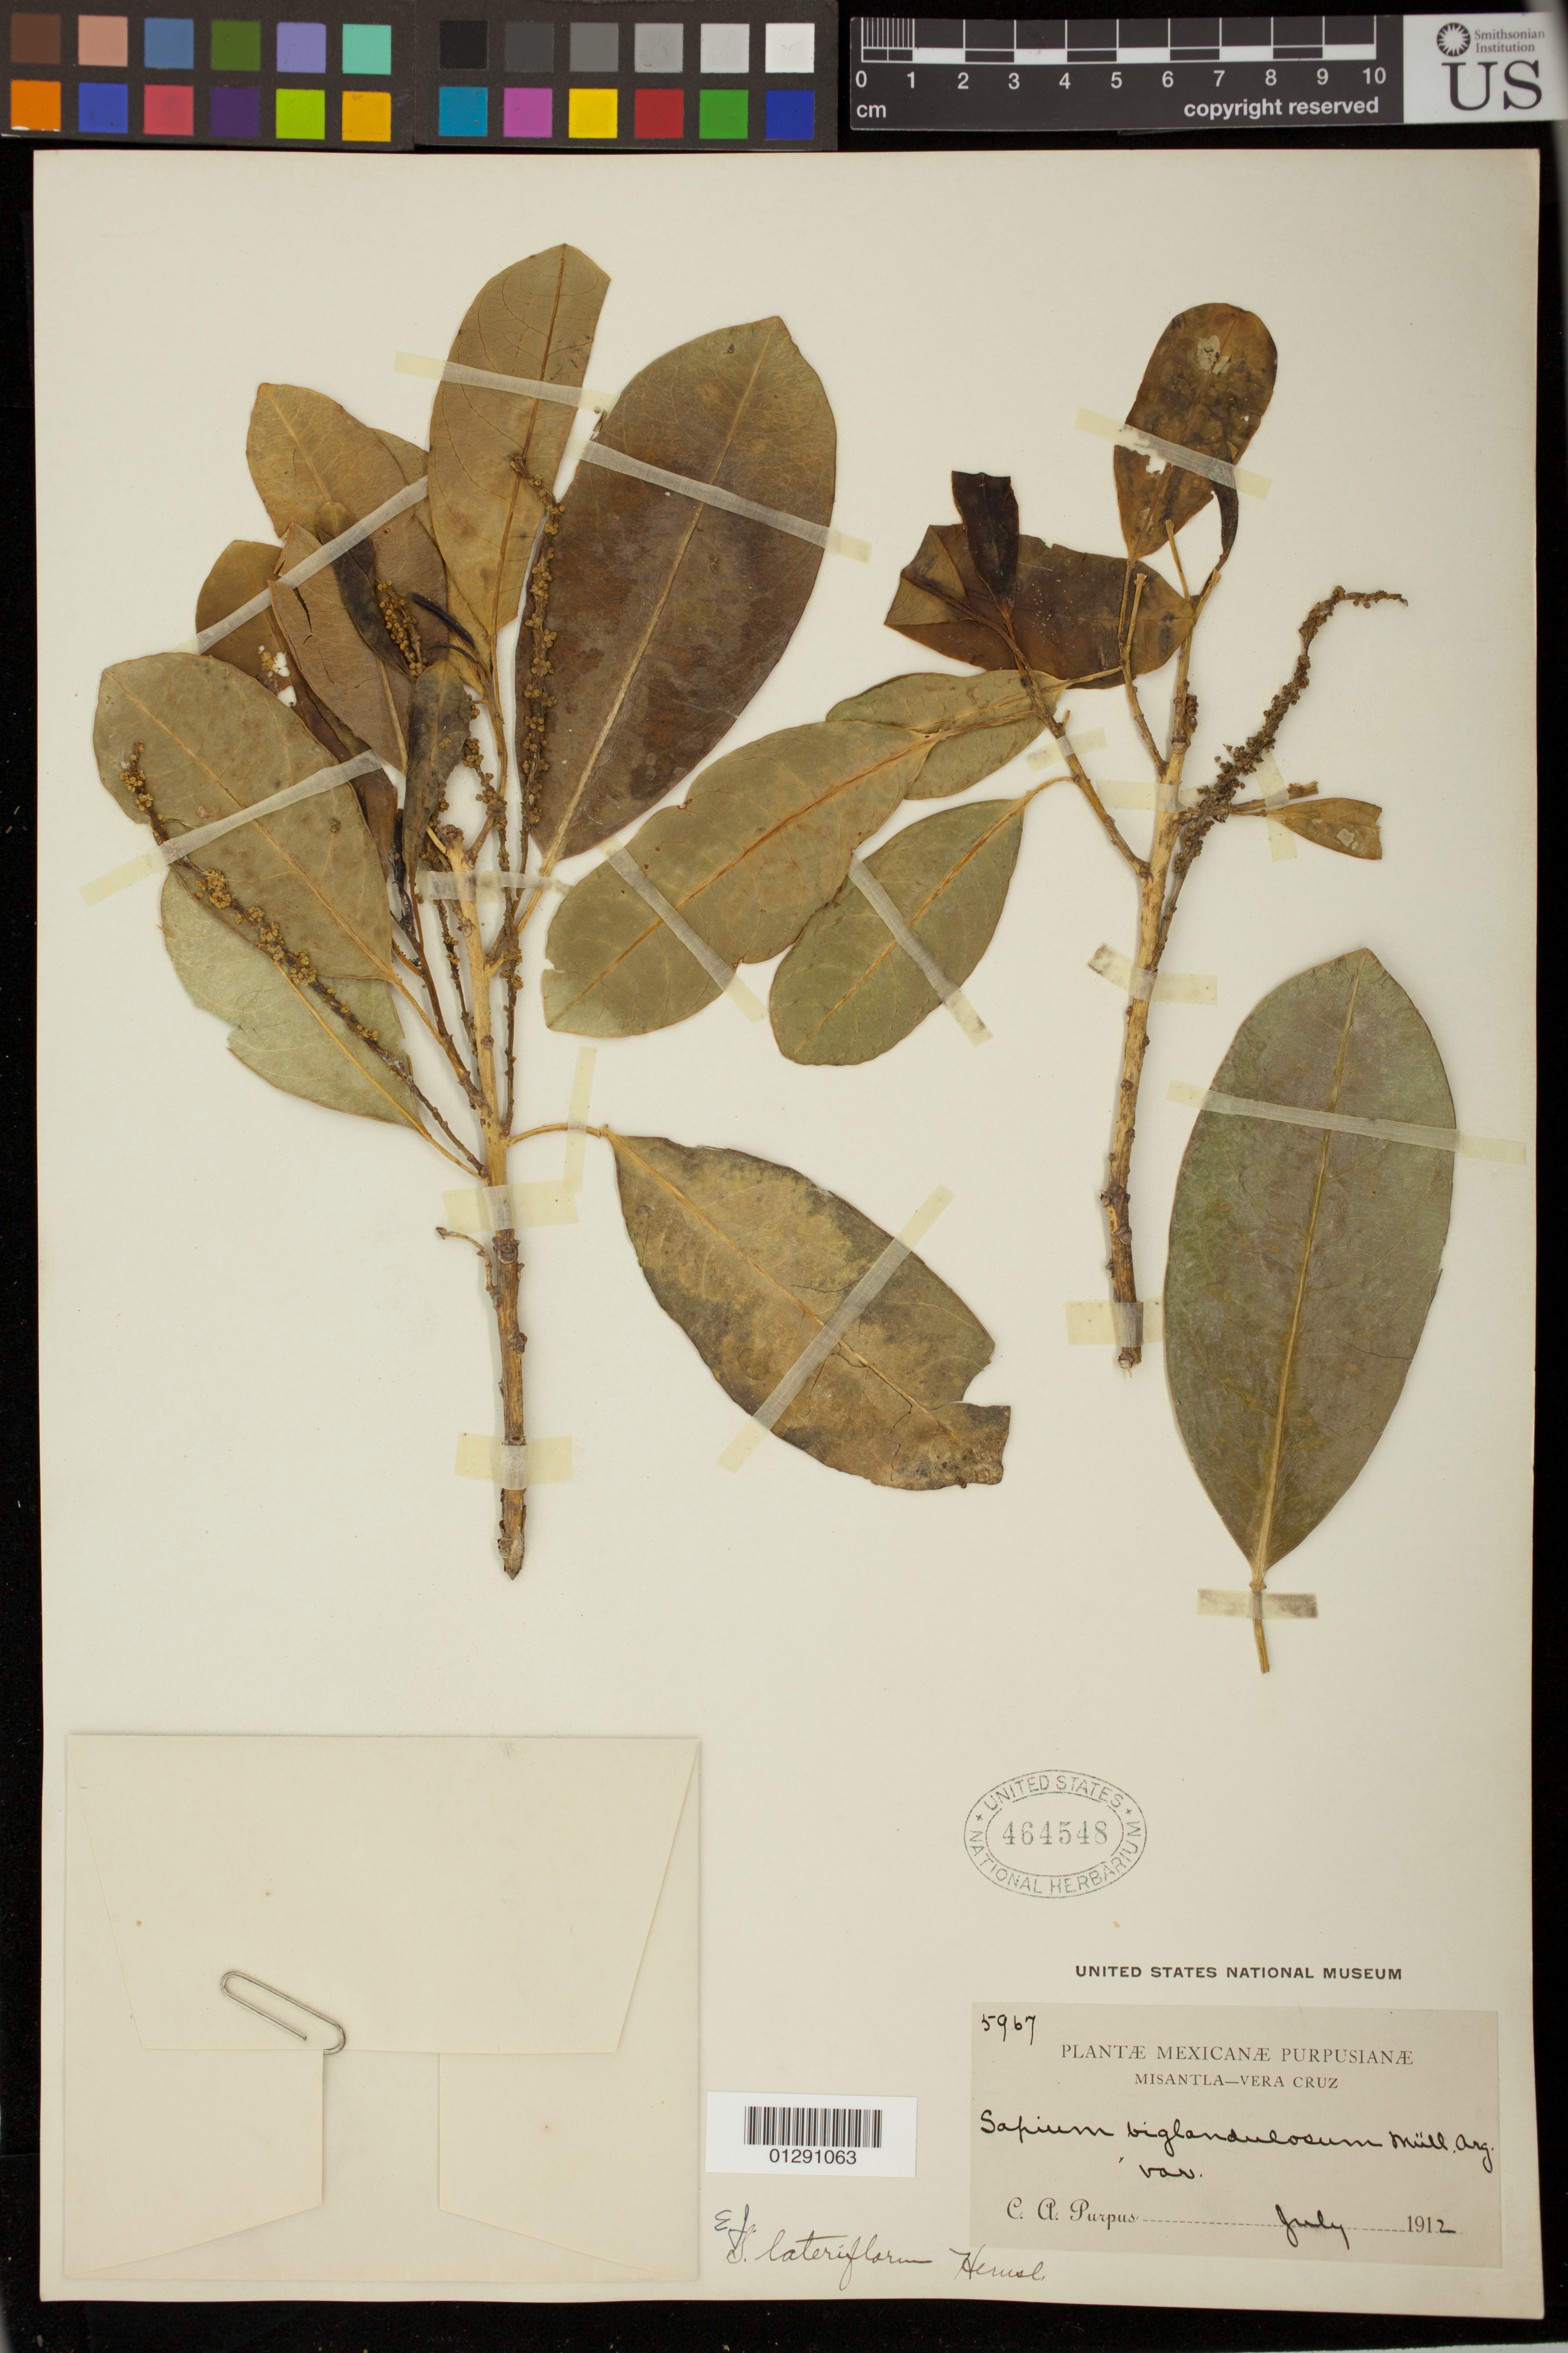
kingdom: Plantae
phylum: Tracheophyta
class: Magnoliopsida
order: Malpighiales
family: Euphorbiaceae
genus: Sapium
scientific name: Sapium lateriflorum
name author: Hemsl.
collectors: C. A. Purpus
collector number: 5967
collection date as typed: Jul 1912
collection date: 1912-07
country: Mexico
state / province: Veracruz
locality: Misantla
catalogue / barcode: US 464548